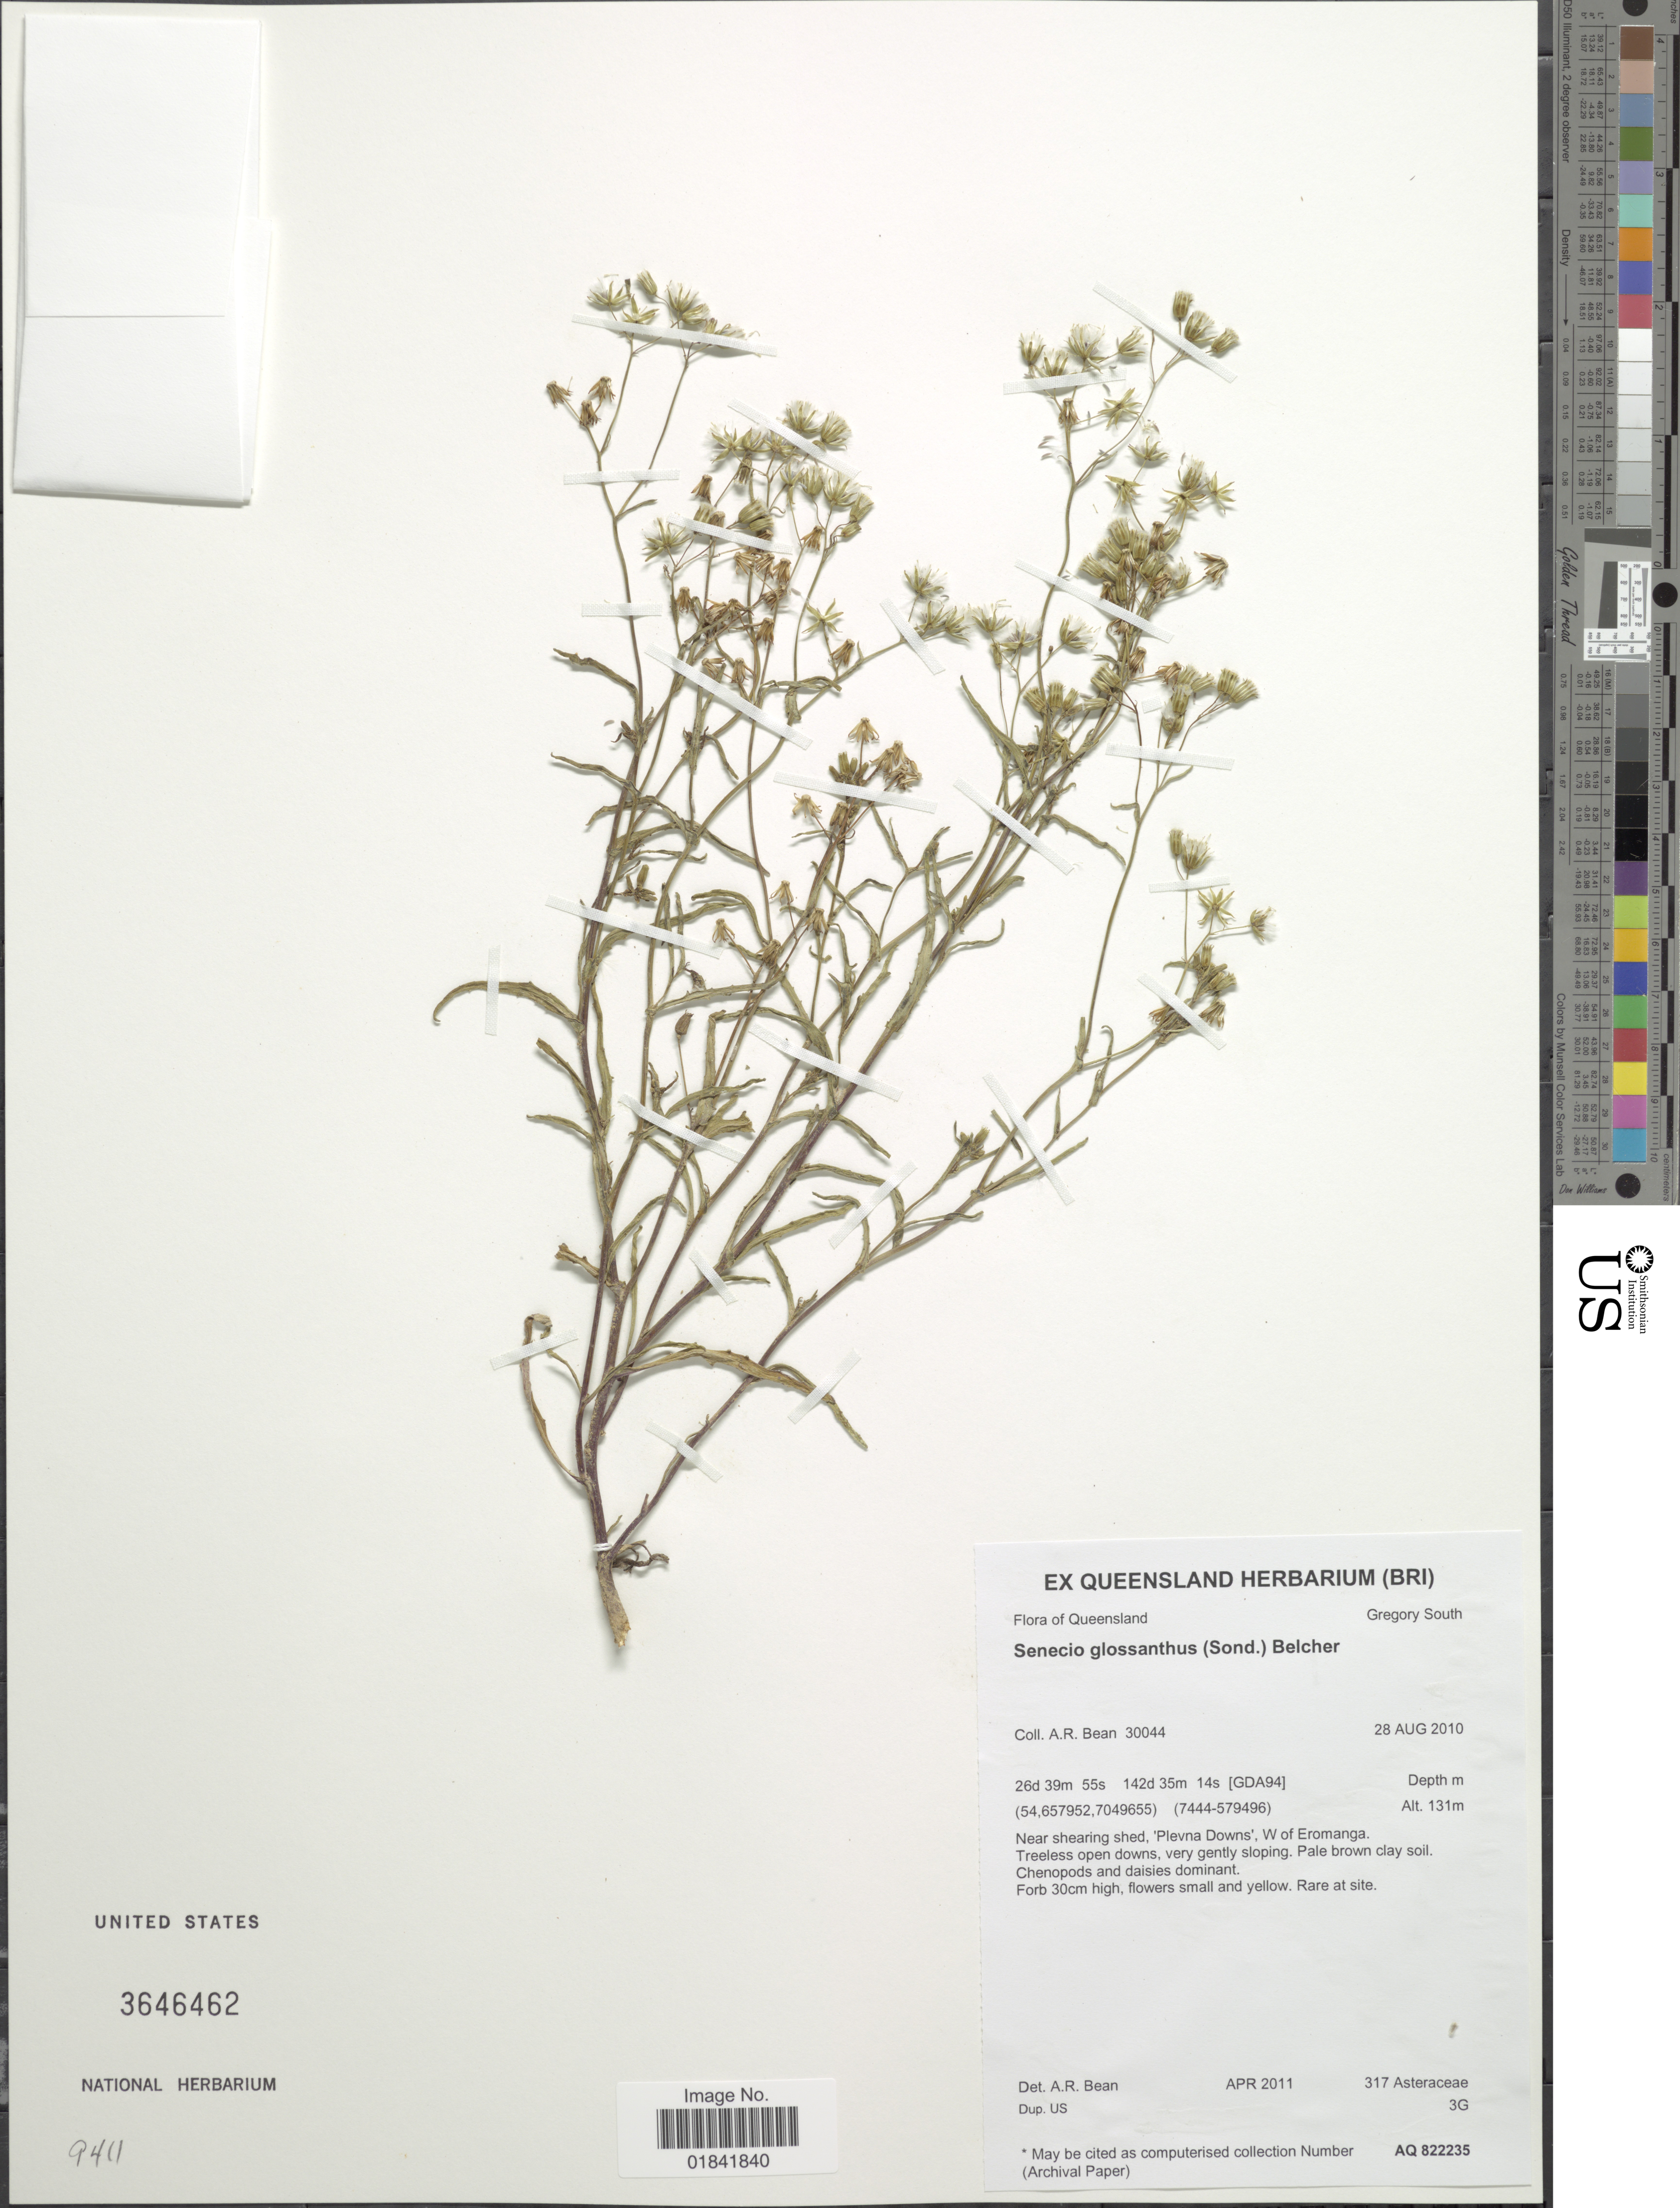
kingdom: Plantae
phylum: Tracheophyta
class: Magnoliopsida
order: Asterales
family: Asteraceae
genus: Senecio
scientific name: Senecio glossanthus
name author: (Sond.) Belcher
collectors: A. R. Bean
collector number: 30044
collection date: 2010-08-28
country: Australia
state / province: Queensland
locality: Gregory South, near shearing shed, 'Pievna Downs', W of Eromanga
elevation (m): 131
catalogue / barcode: US 3646462